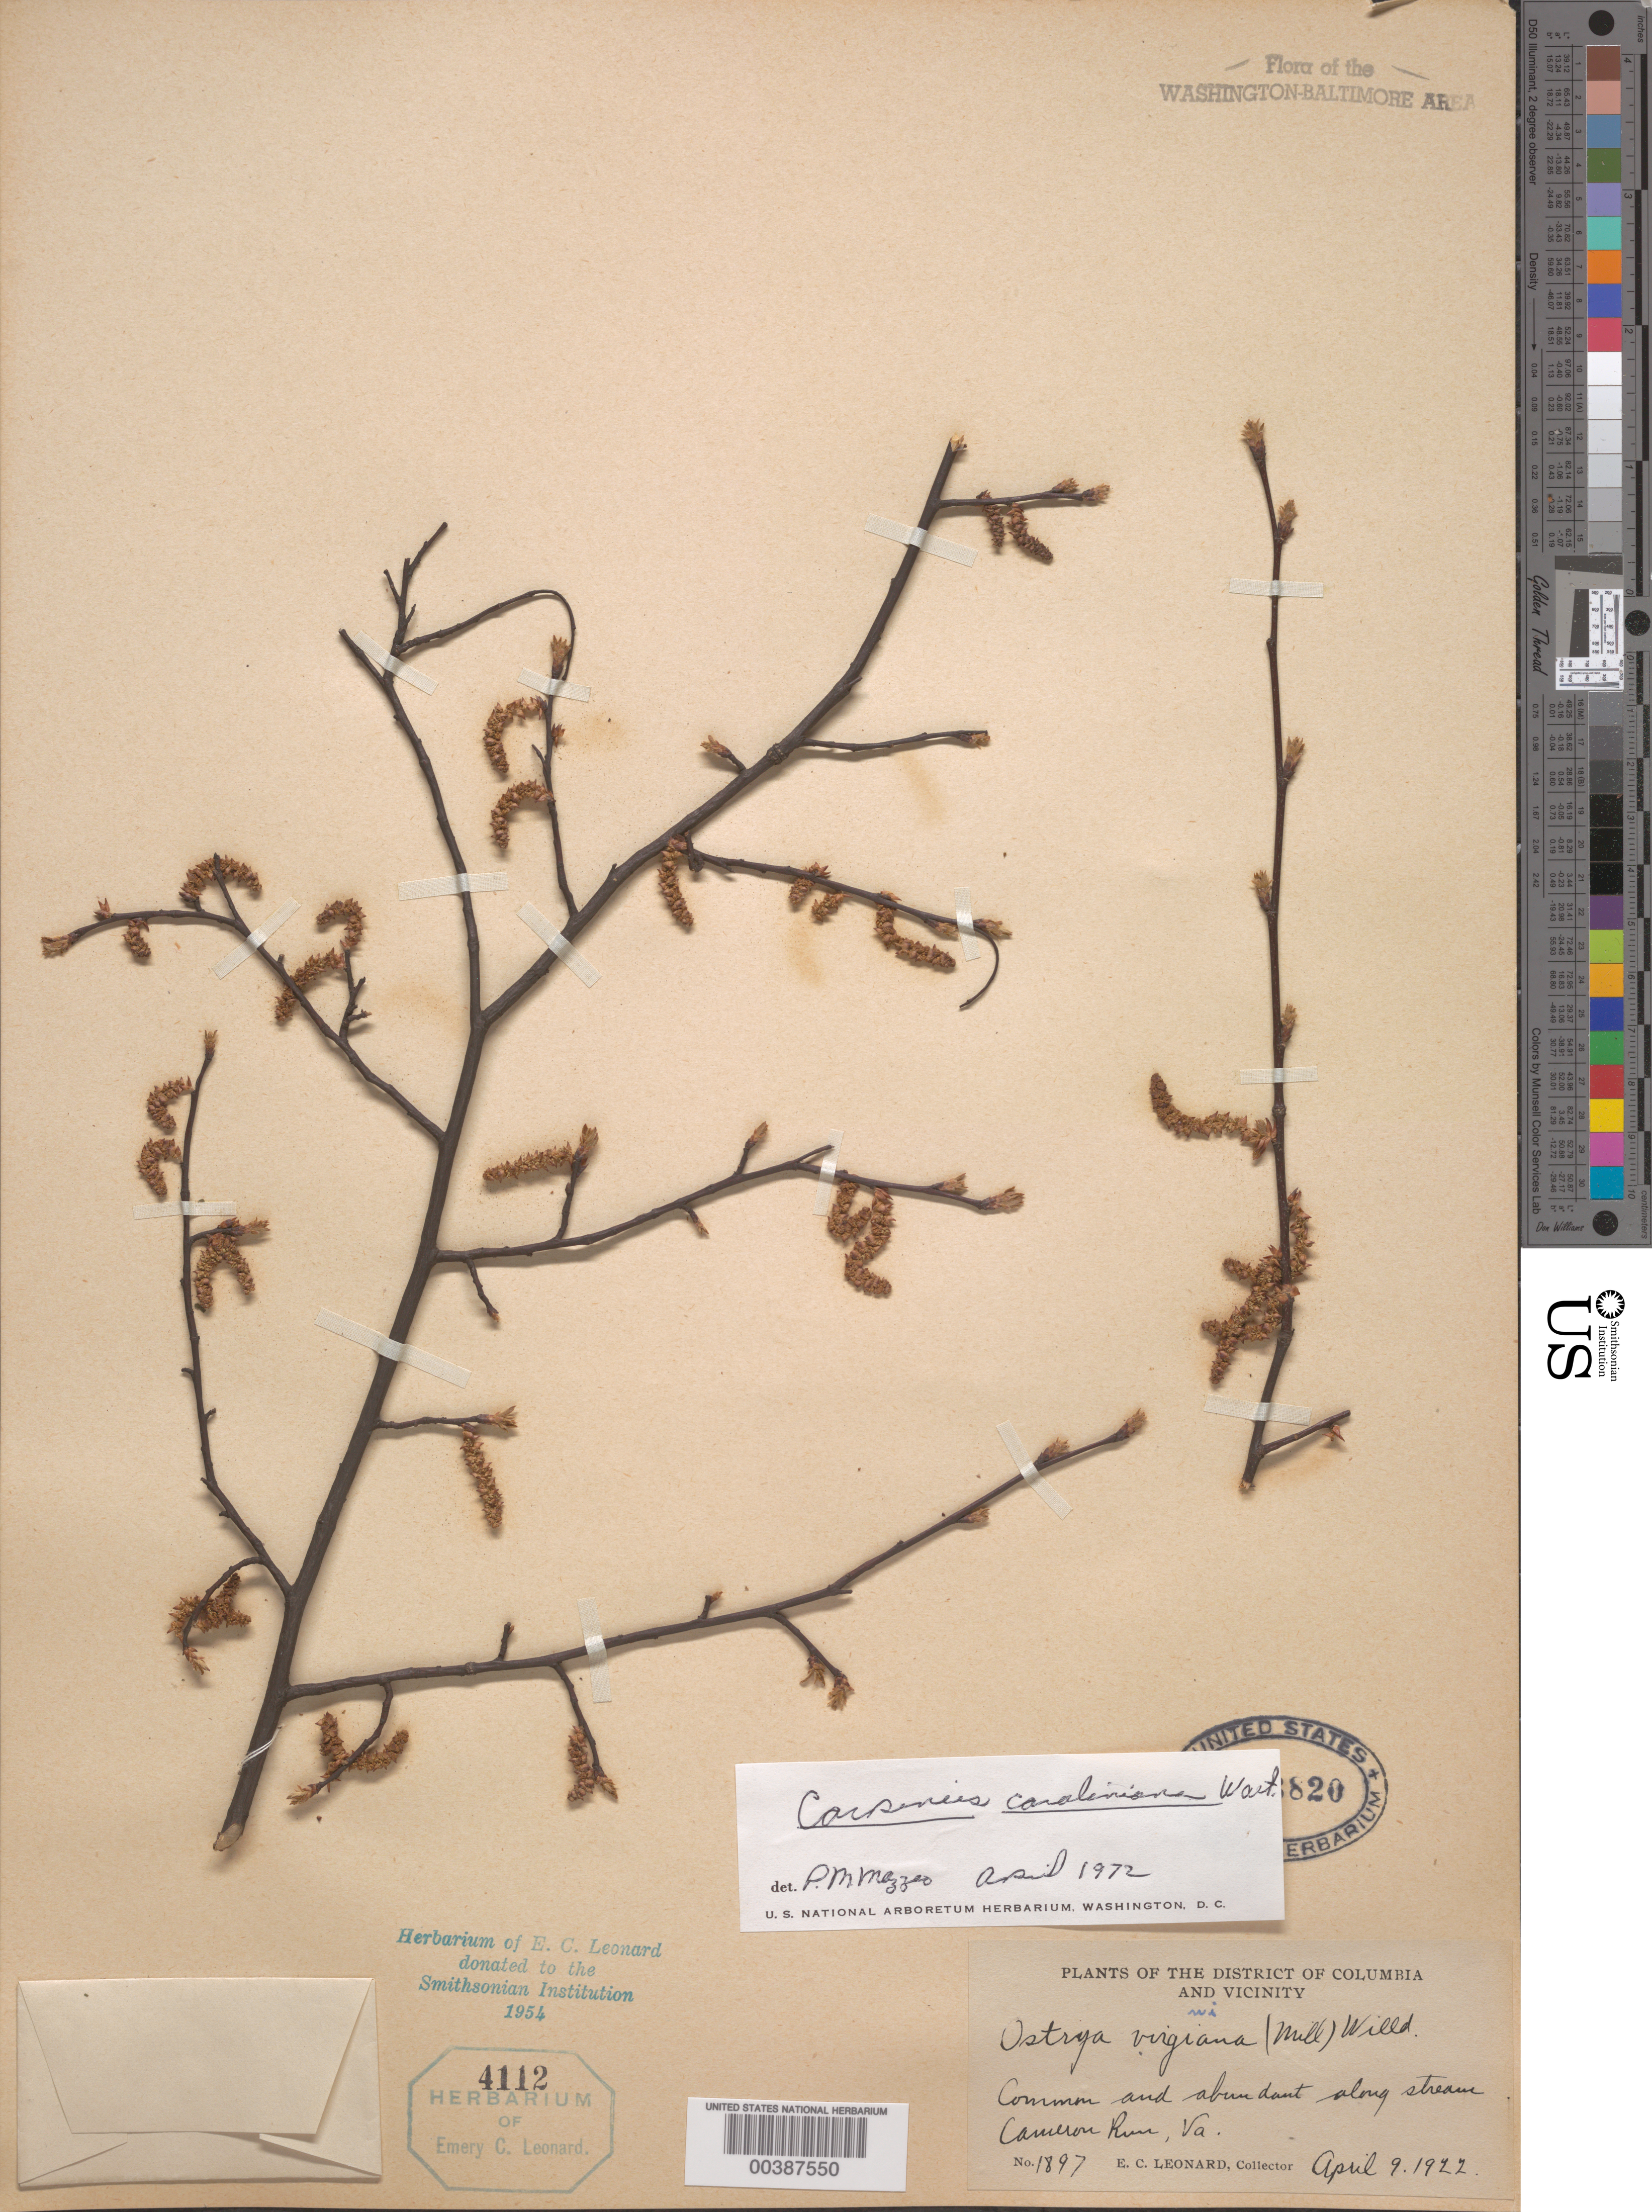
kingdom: Plantae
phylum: Tracheophyta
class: Magnoliopsida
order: Fagales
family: Betulaceae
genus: Carpinus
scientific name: Carpinus caroliniana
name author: Walter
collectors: E. C. Leonard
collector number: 1897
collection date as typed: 09 Apr 1922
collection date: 1922-04-09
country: United States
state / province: Virginia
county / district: Fairfax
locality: Cameron Run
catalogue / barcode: US 2163820